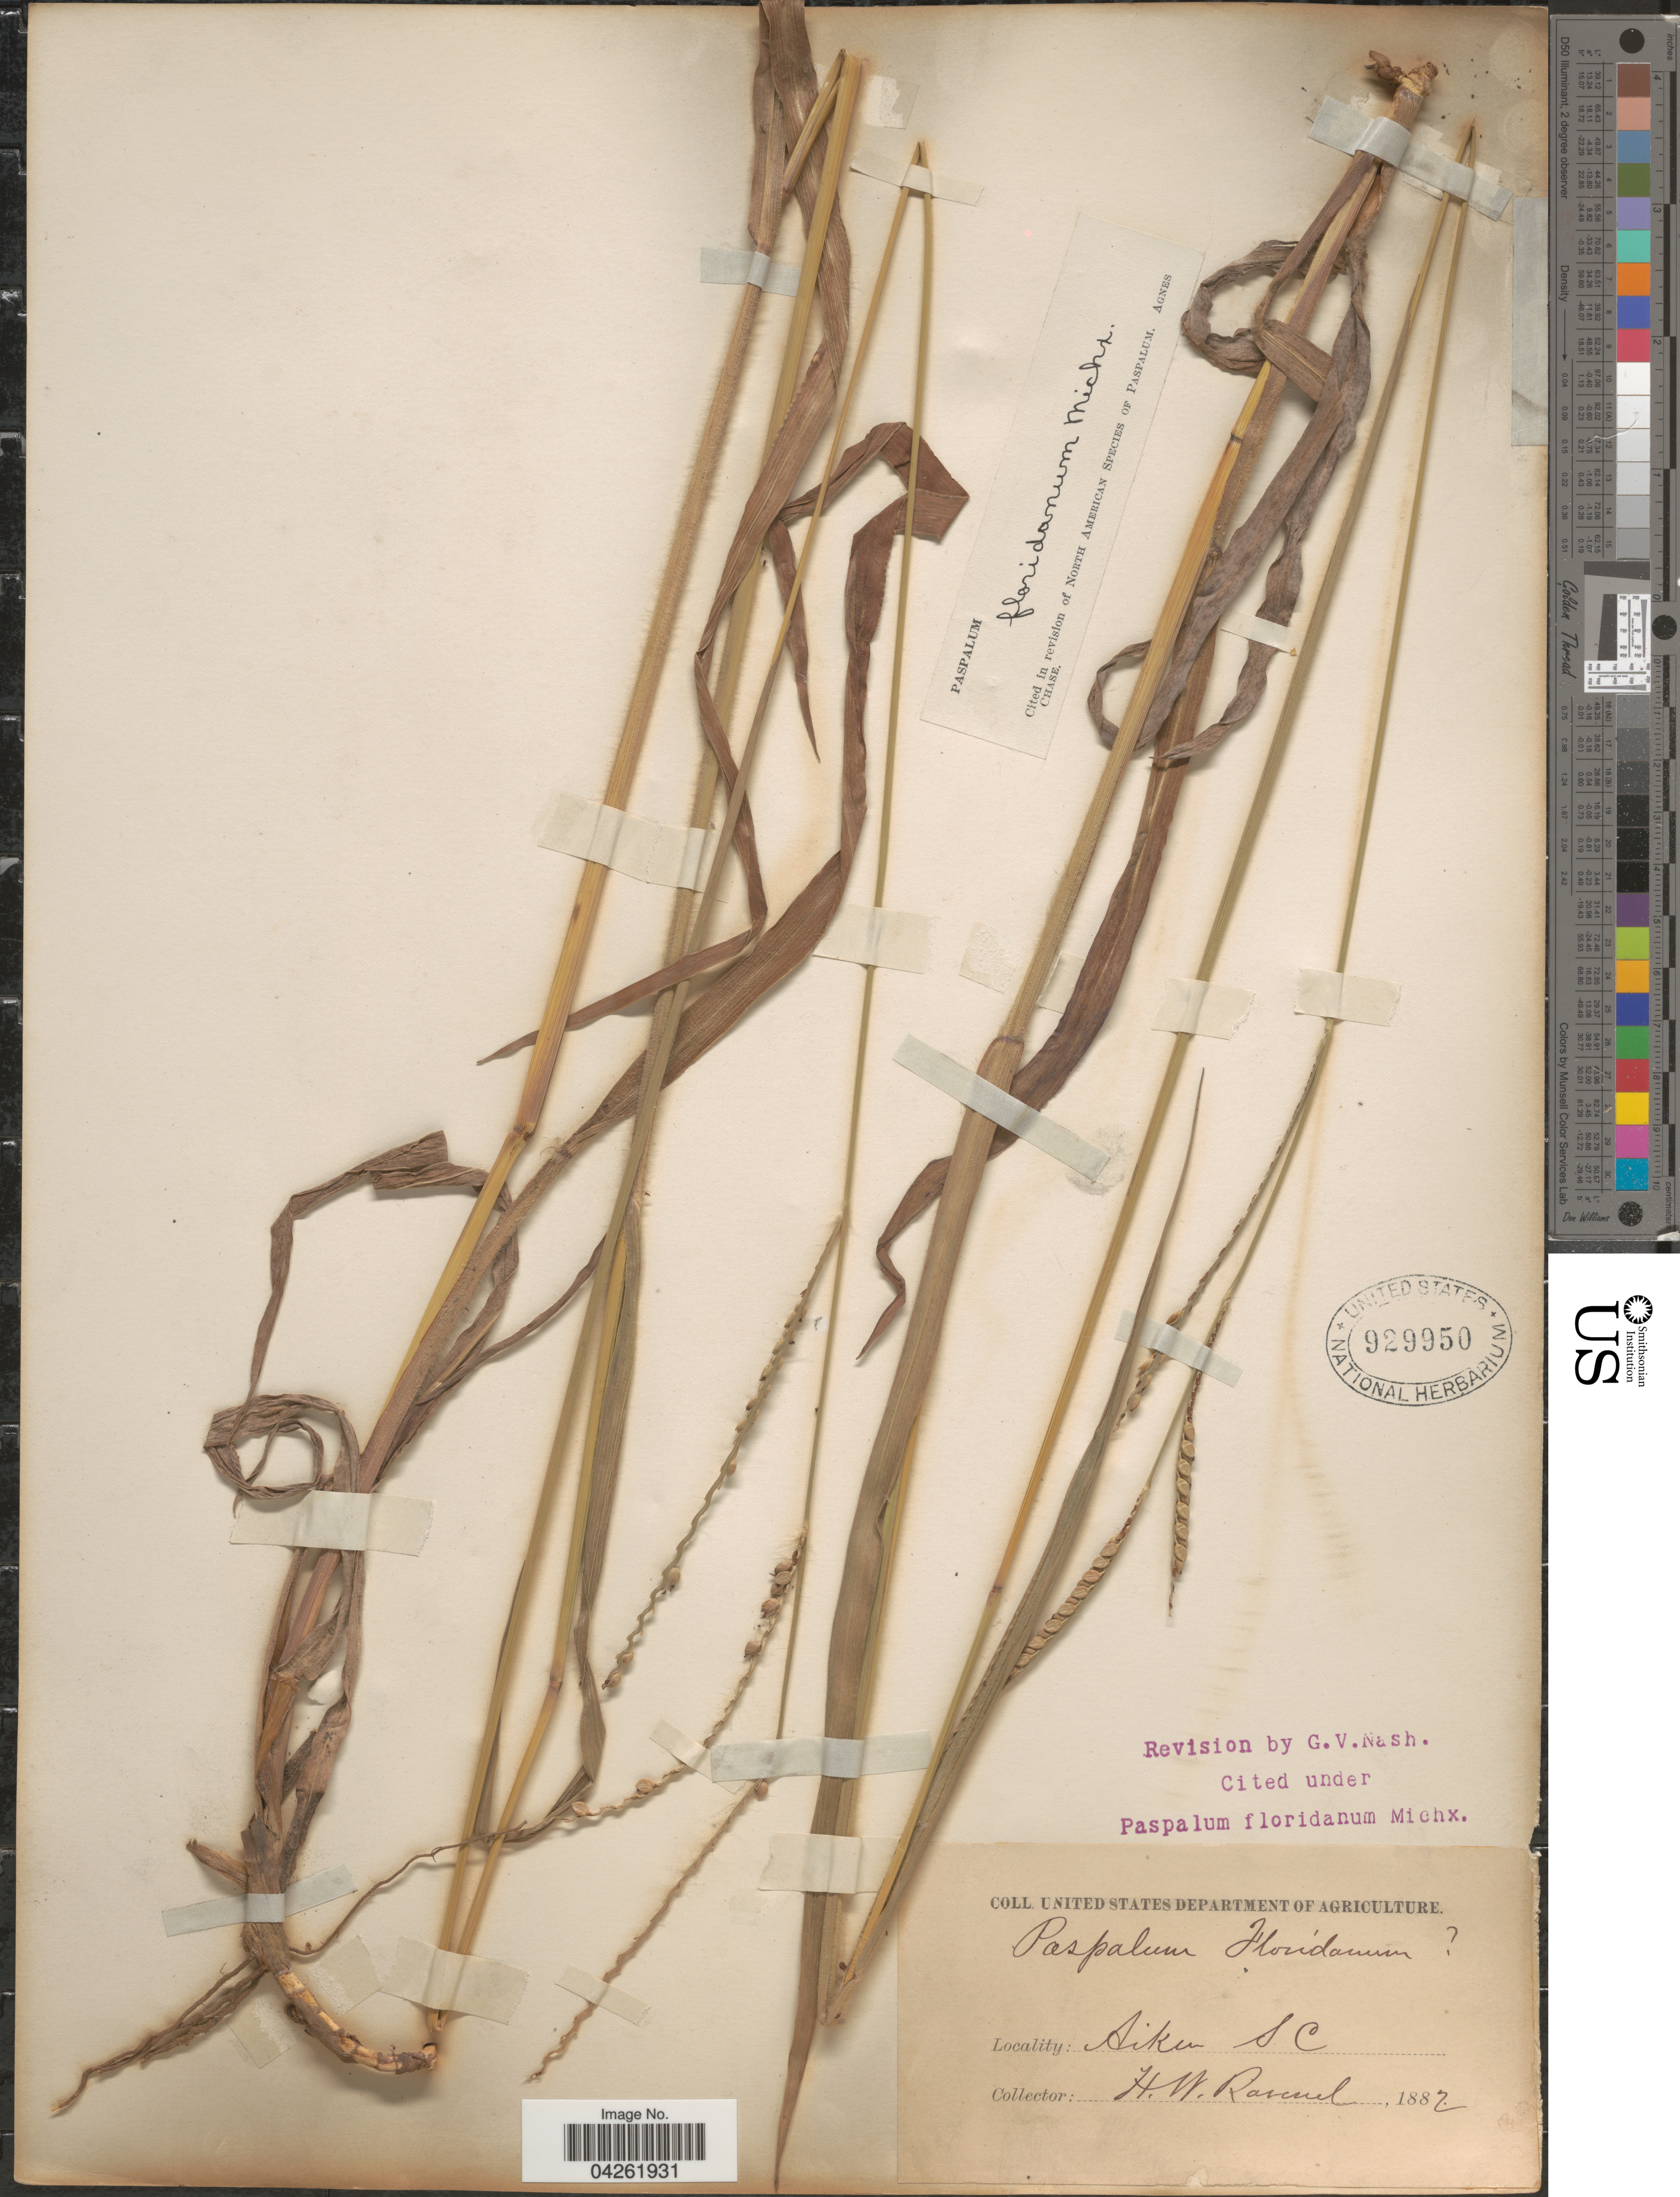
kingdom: Plantae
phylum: Tracheophyta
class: Liliopsida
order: Poales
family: Poaceae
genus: Paspalum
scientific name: Paspalum floridanum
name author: Michx.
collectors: H. Ravenel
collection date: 1882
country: United States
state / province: South Carolina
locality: Aiken.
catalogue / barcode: US 929950